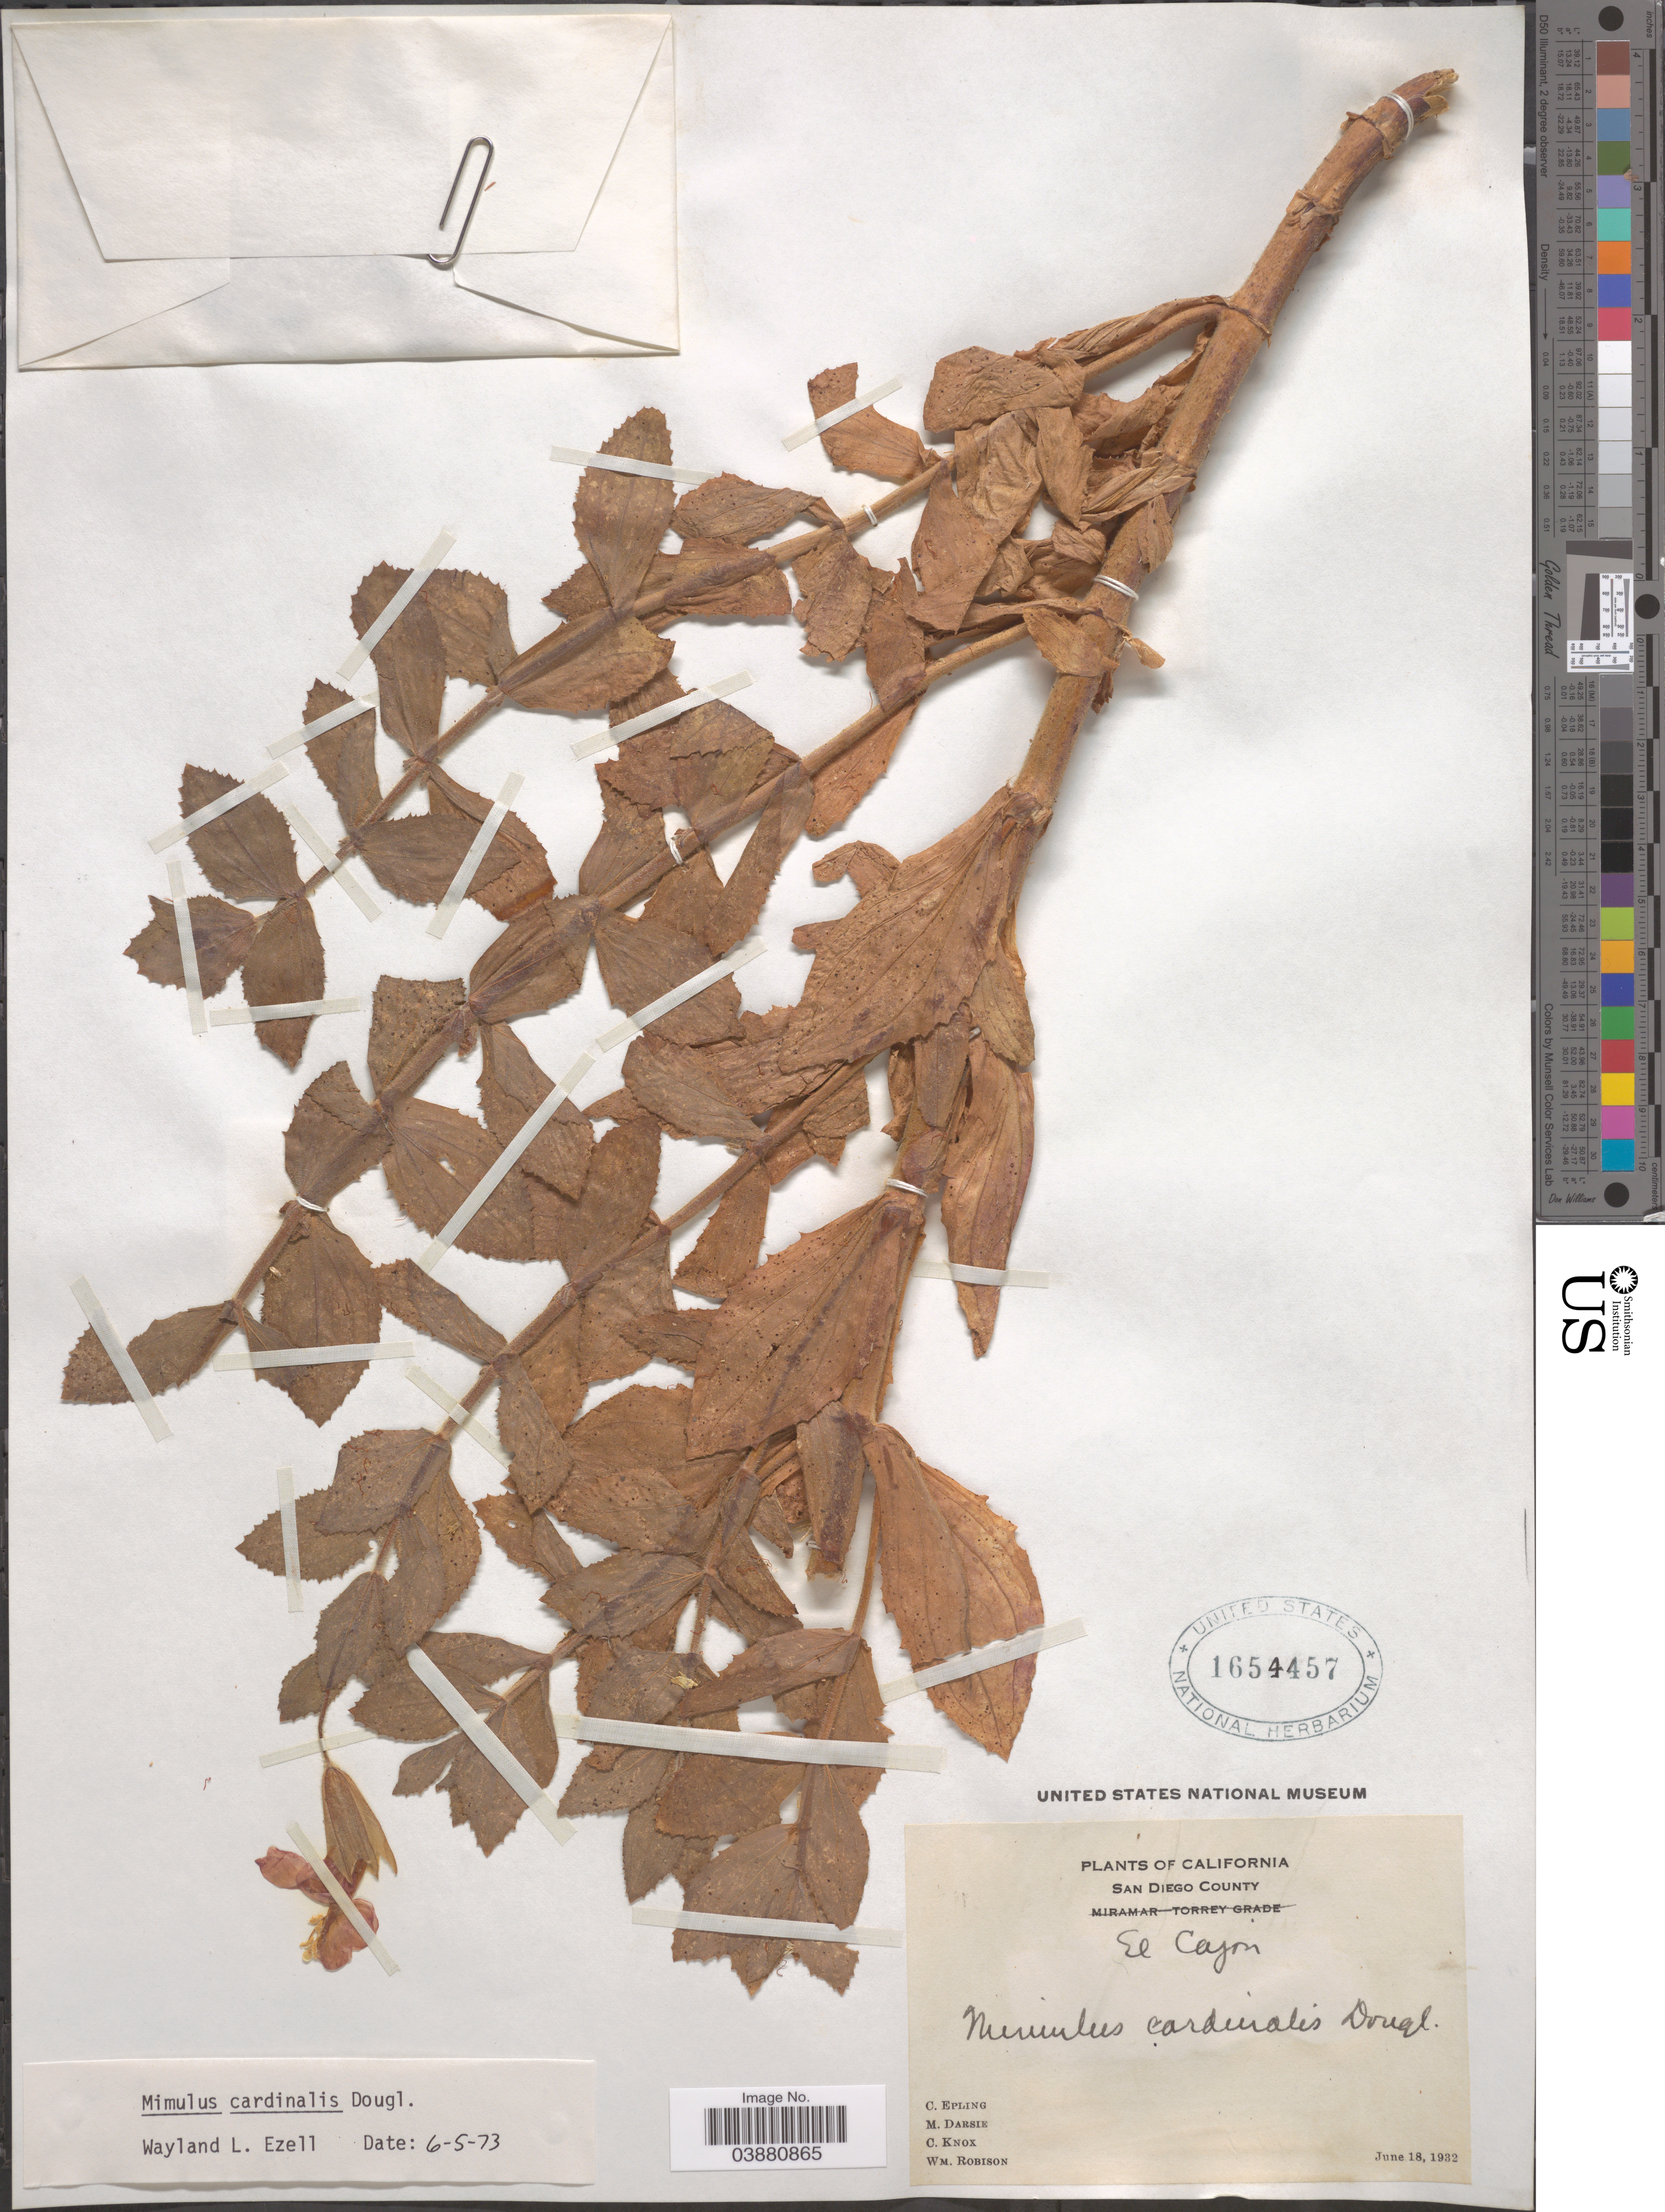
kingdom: Plantae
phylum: Tracheophyta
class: Magnoliopsida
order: Lamiales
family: Phrymaceae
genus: Mimulus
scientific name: Mimulus cardinalis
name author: Douglas ex Benth.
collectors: C. C. Epling, M. Darsie, C. Knox & W. Robison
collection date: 1932-06-18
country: United States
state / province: California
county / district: San Diego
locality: San Diego County. El Cajon.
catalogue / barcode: US 1654457